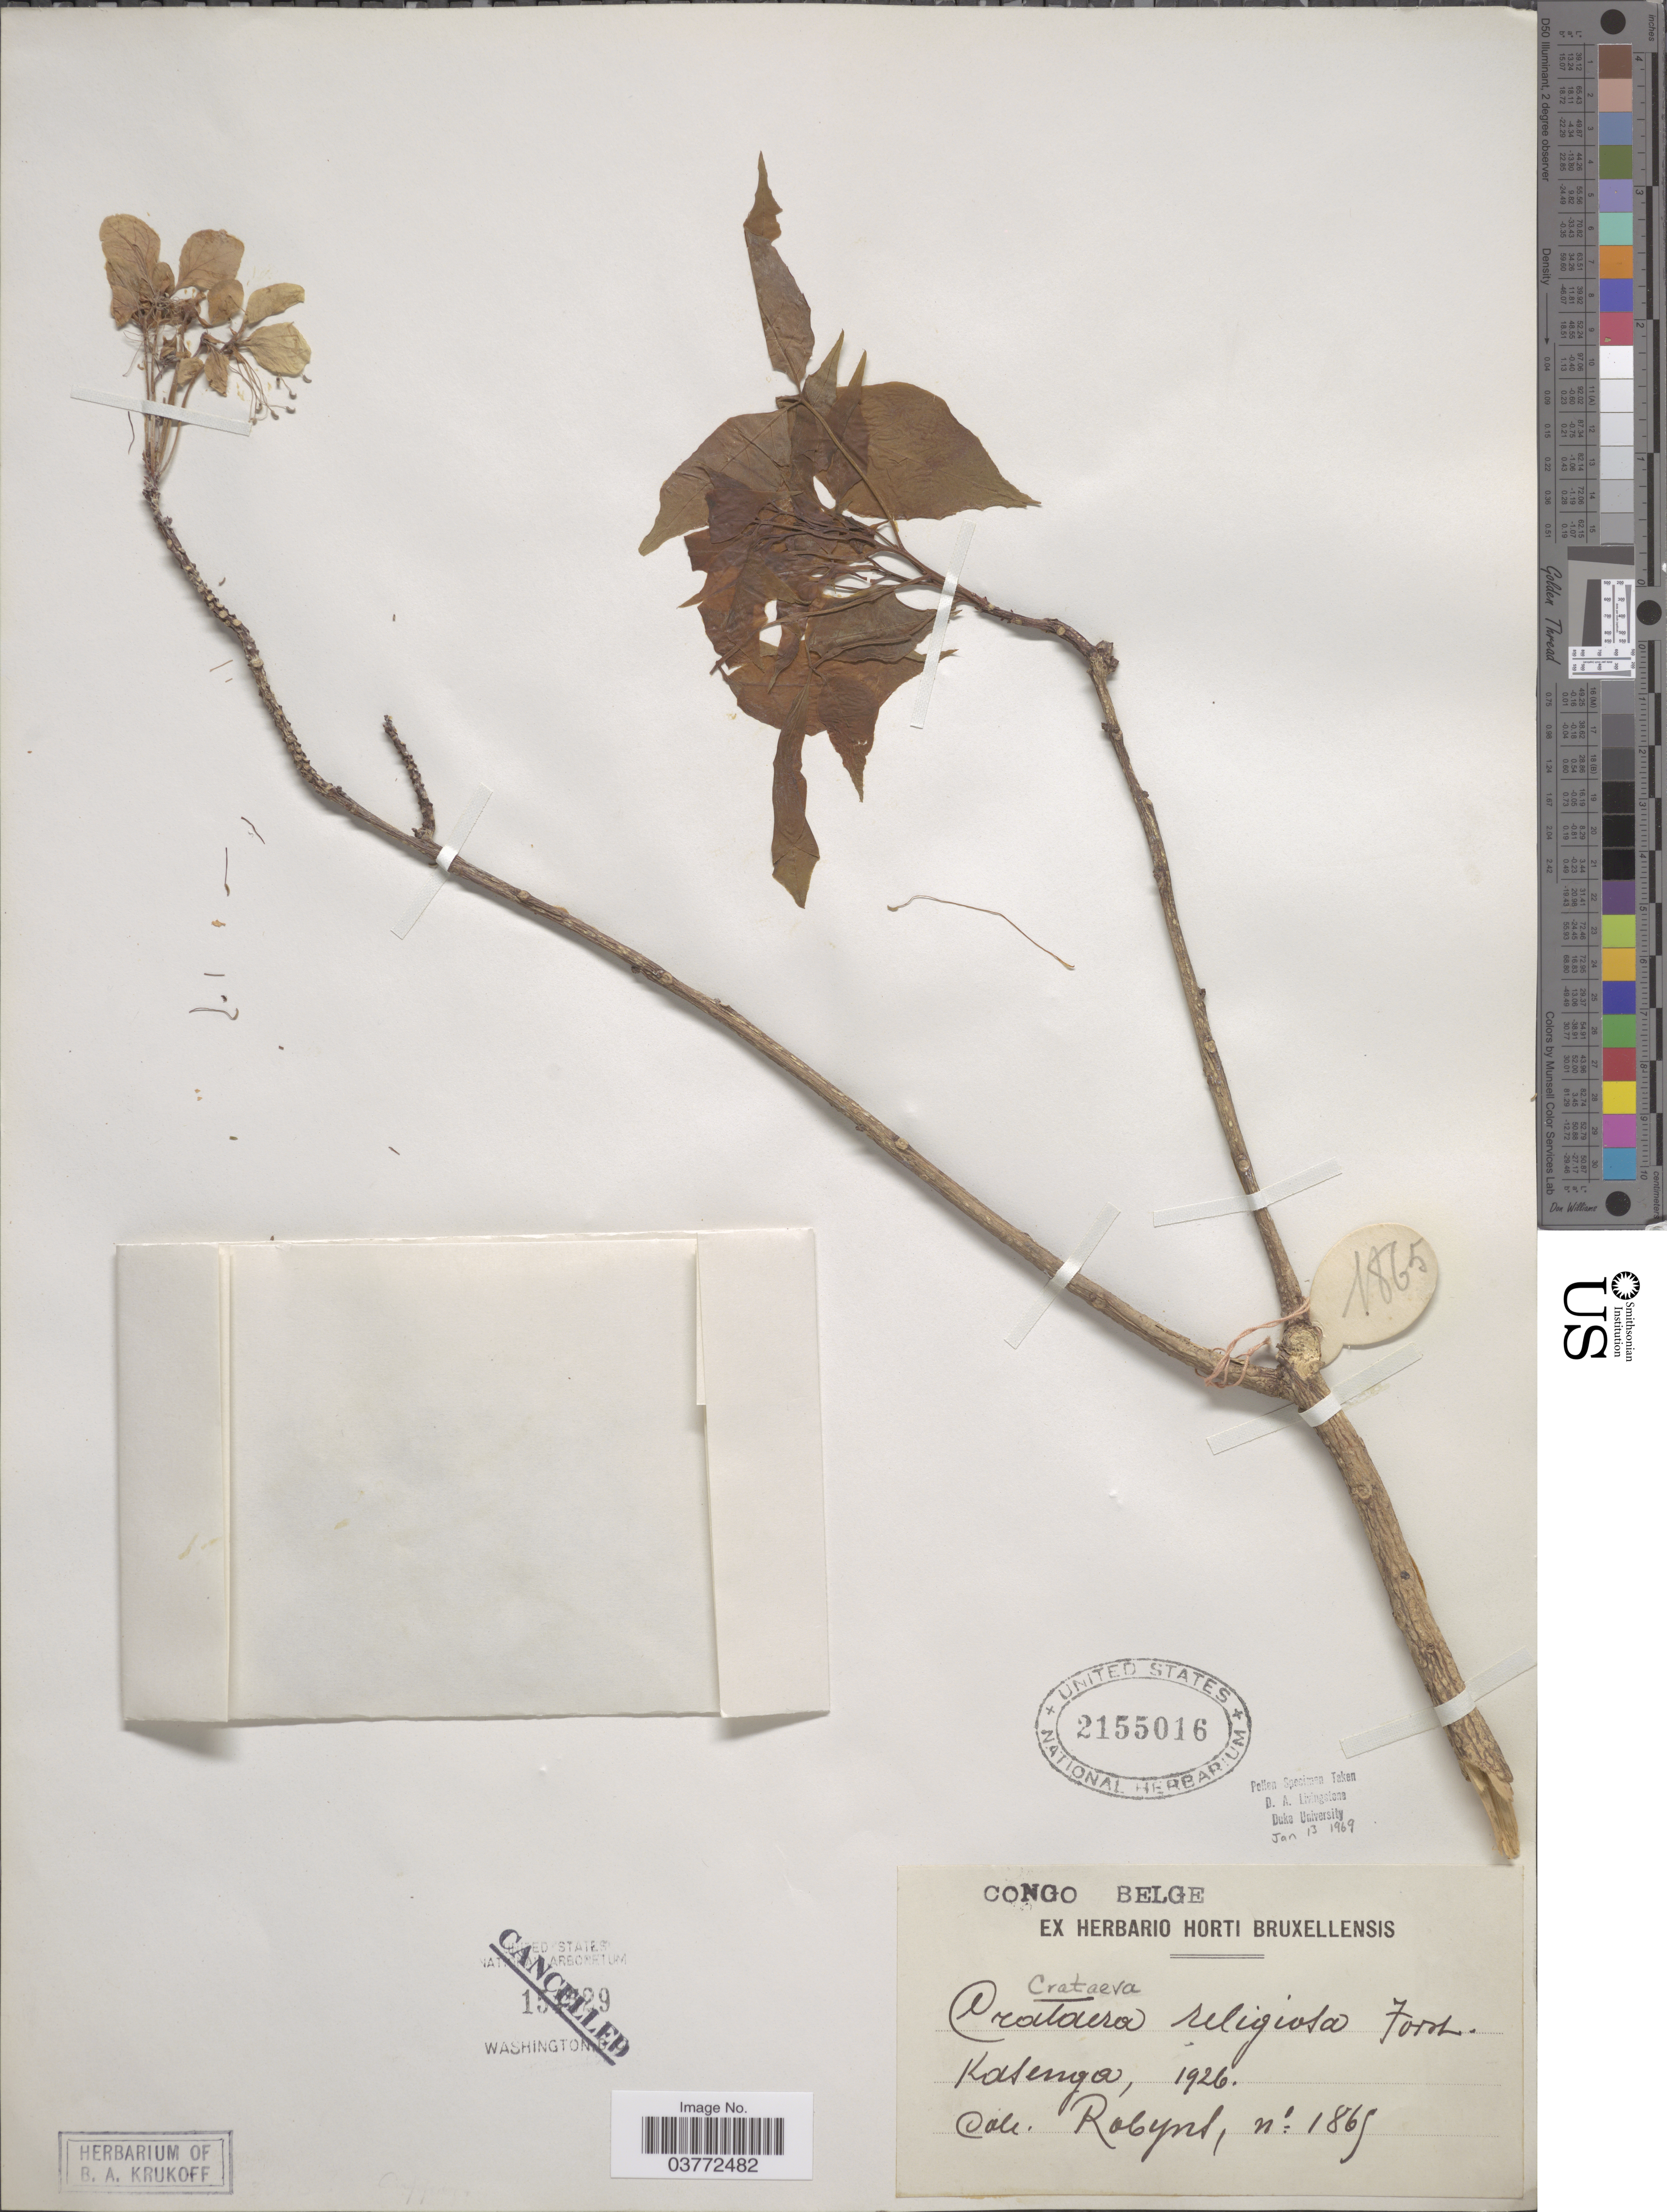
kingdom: Plantae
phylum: Tracheophyta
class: Magnoliopsida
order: Brassicales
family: Capparaceae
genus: Crateva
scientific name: Crateva religiosa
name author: G. Forst.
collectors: -. Robyns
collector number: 1865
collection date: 1926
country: Congo, Democratic Republic of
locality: Congo Belge. Kasenga.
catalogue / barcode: US 2155016